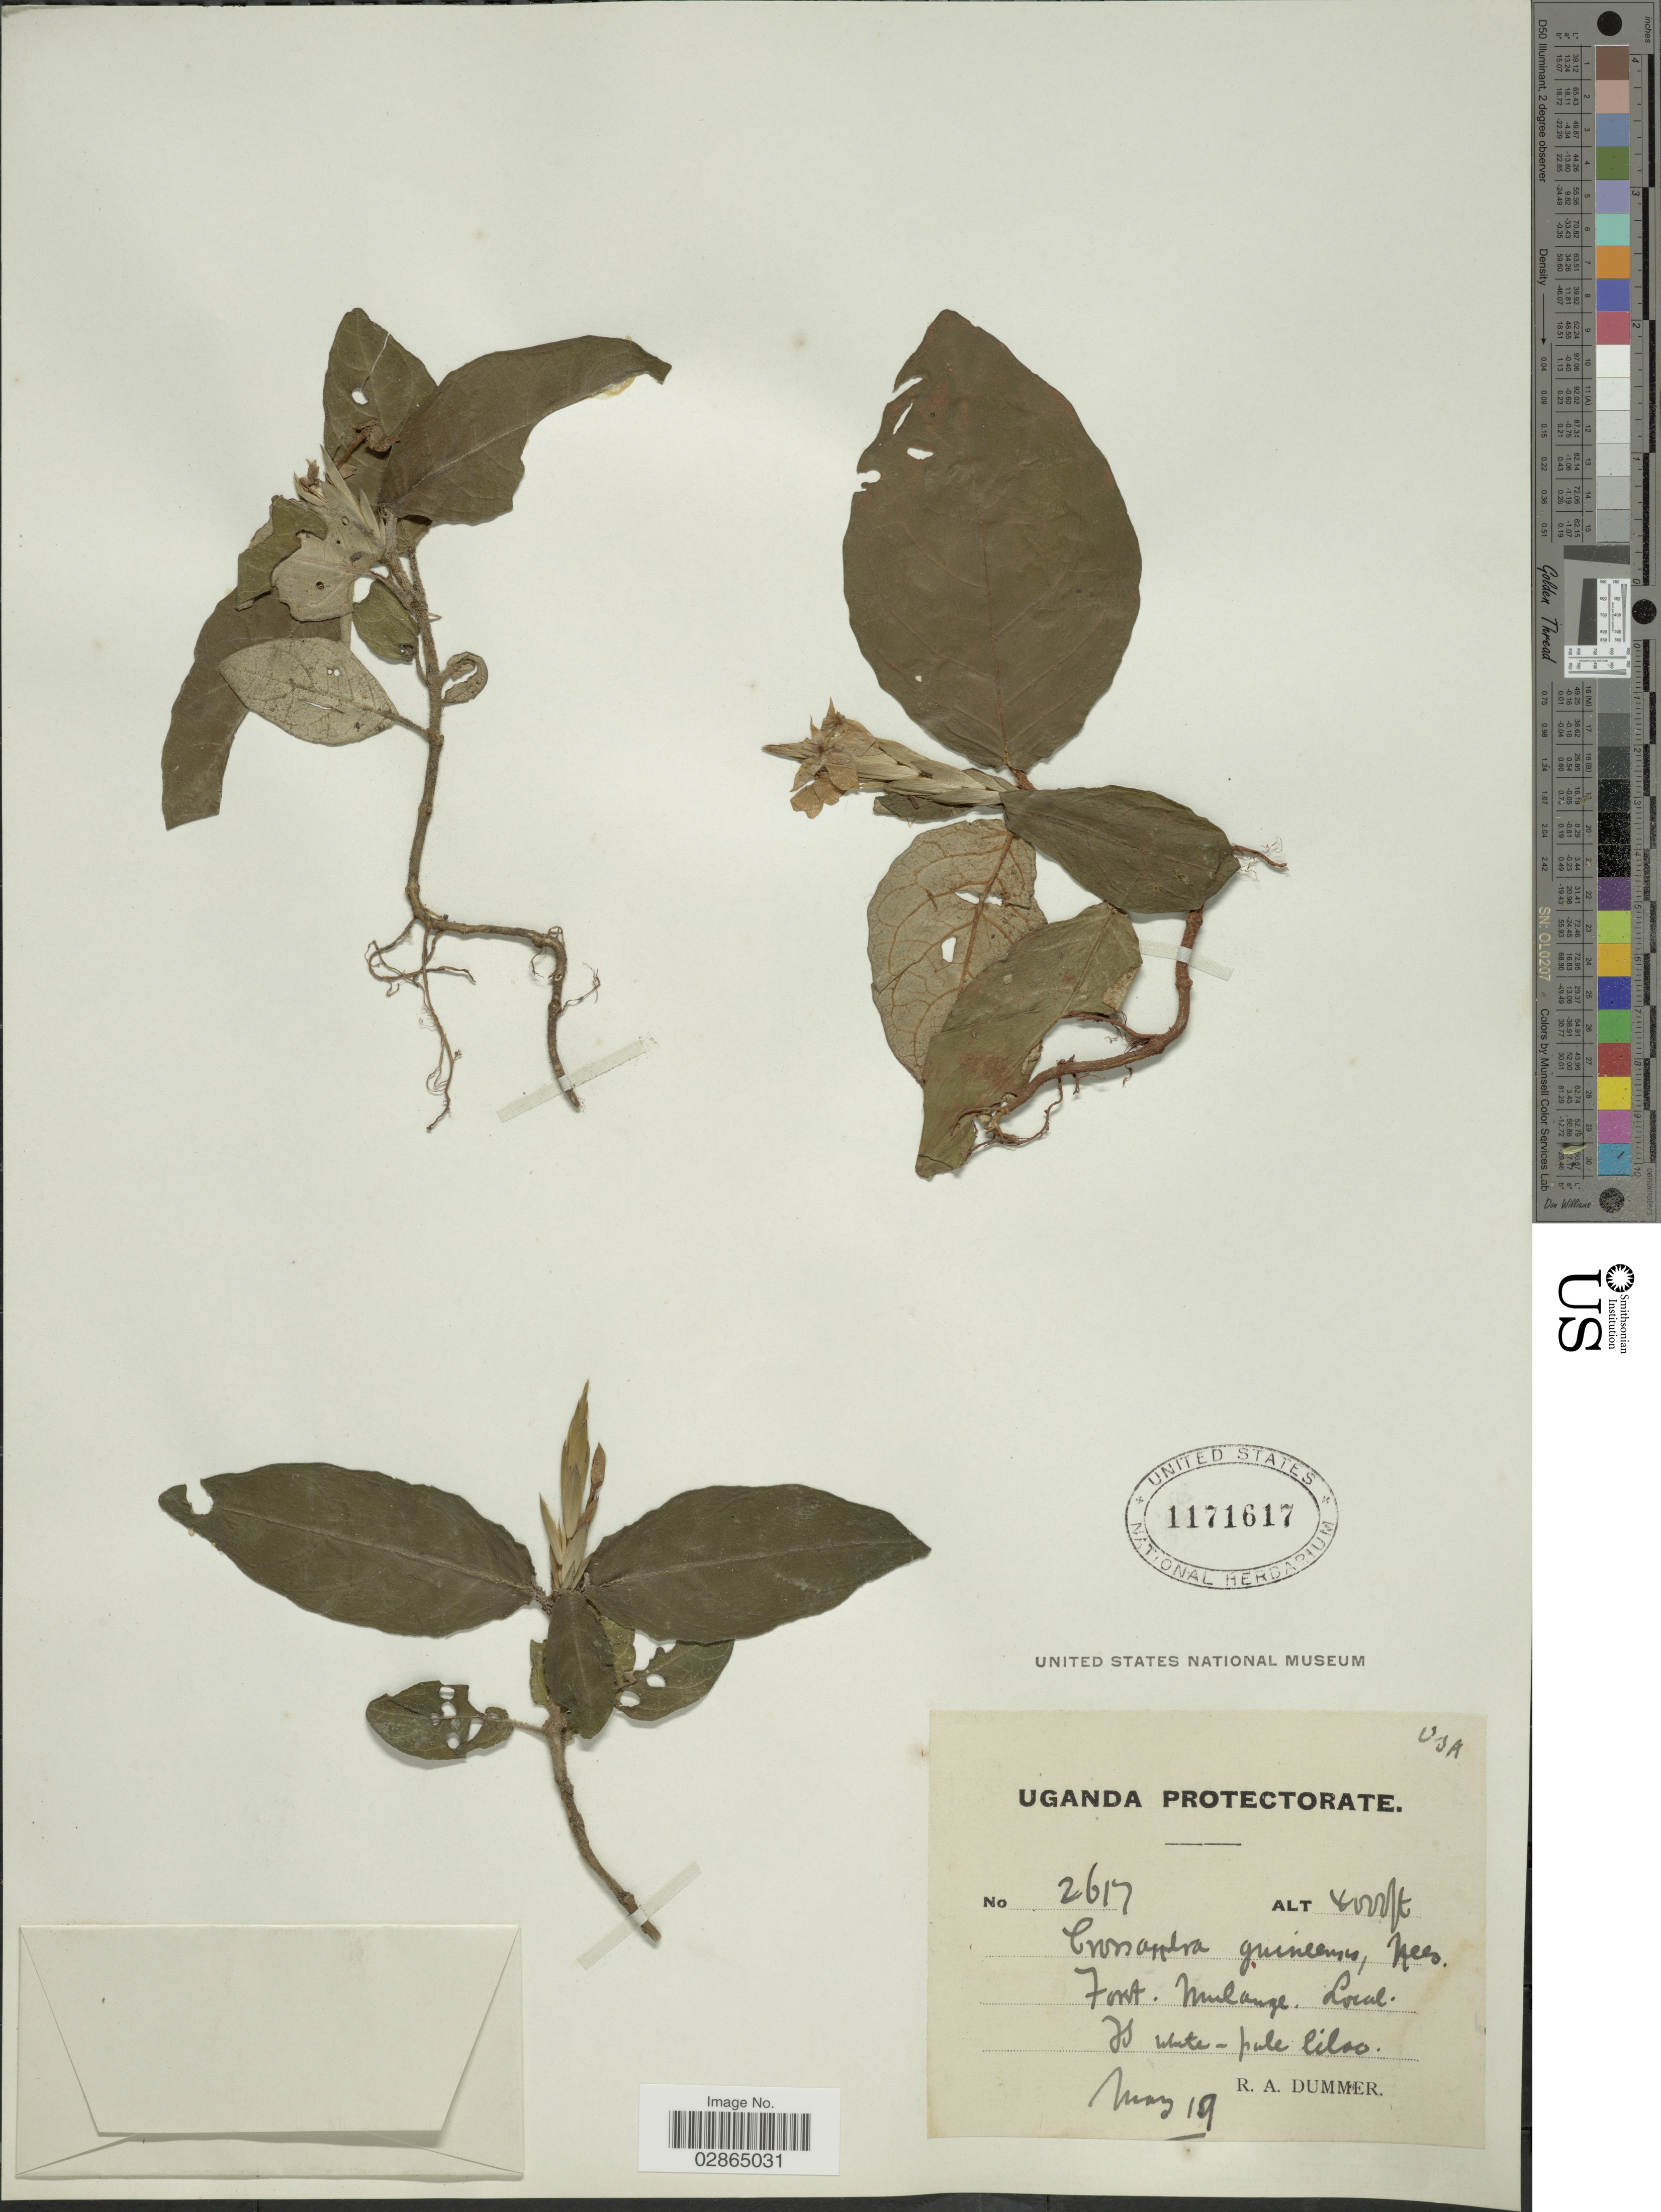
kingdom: Plantae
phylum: Tracheophyta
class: Magnoliopsida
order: Lamiales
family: Acanthaceae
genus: Crossandra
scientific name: Crossandra guineensis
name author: Nees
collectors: R. Dümmer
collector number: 2617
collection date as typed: Transcribed d/m/y: /3/19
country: Uganda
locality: Uganda Protectorate. Fort. Mulange.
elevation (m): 1219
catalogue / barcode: US 1171617